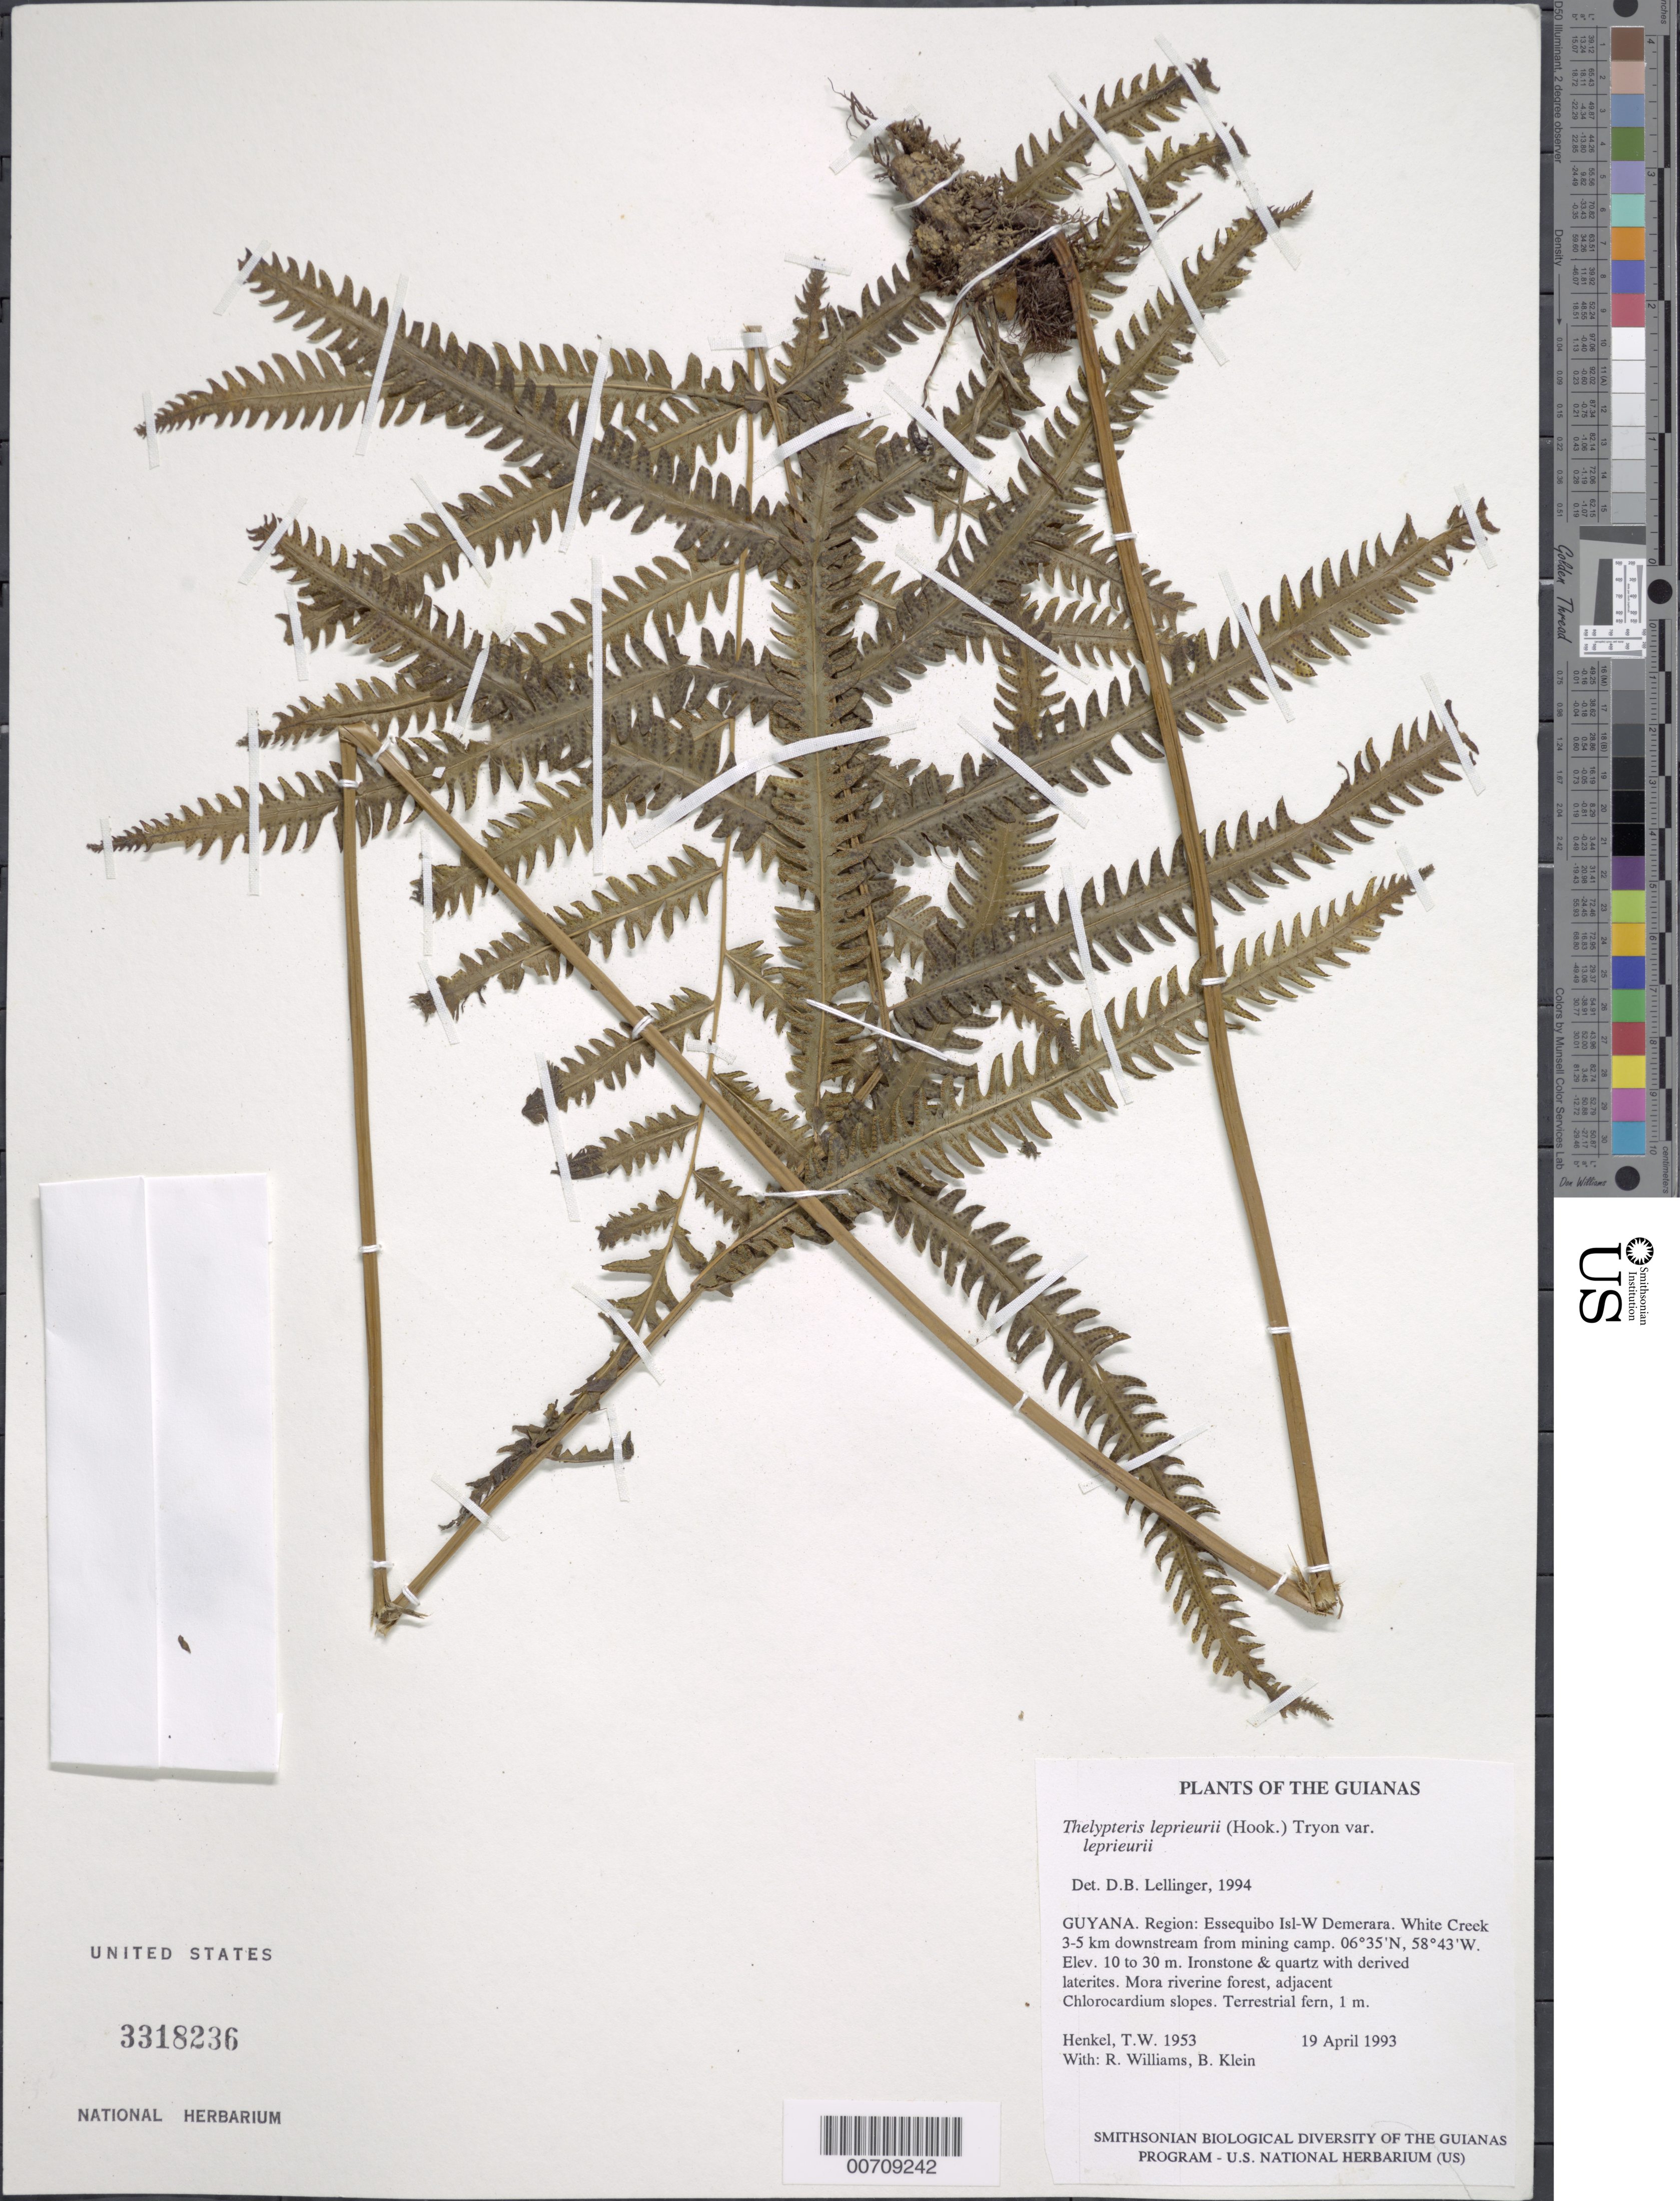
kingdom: Plantae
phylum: Tracheophyta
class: Polypodiopsida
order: Polypodiales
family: Thelypteridaceae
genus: Steiropteris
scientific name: Steiropteris leprieurii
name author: (Hook. f.) Pic. Serm.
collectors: T. Henkel, R. Williams & B. Klein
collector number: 1953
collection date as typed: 19 April 1993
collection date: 1993-04-19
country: Guyana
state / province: Essequibo Isl-W. Demerara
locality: White Creek 3-5 km downstream from mining camp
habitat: Ironstone & quartz with derived laterites. Mora riverine forest, adjacent Chlorocardium slopes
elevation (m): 10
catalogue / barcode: US 3318236